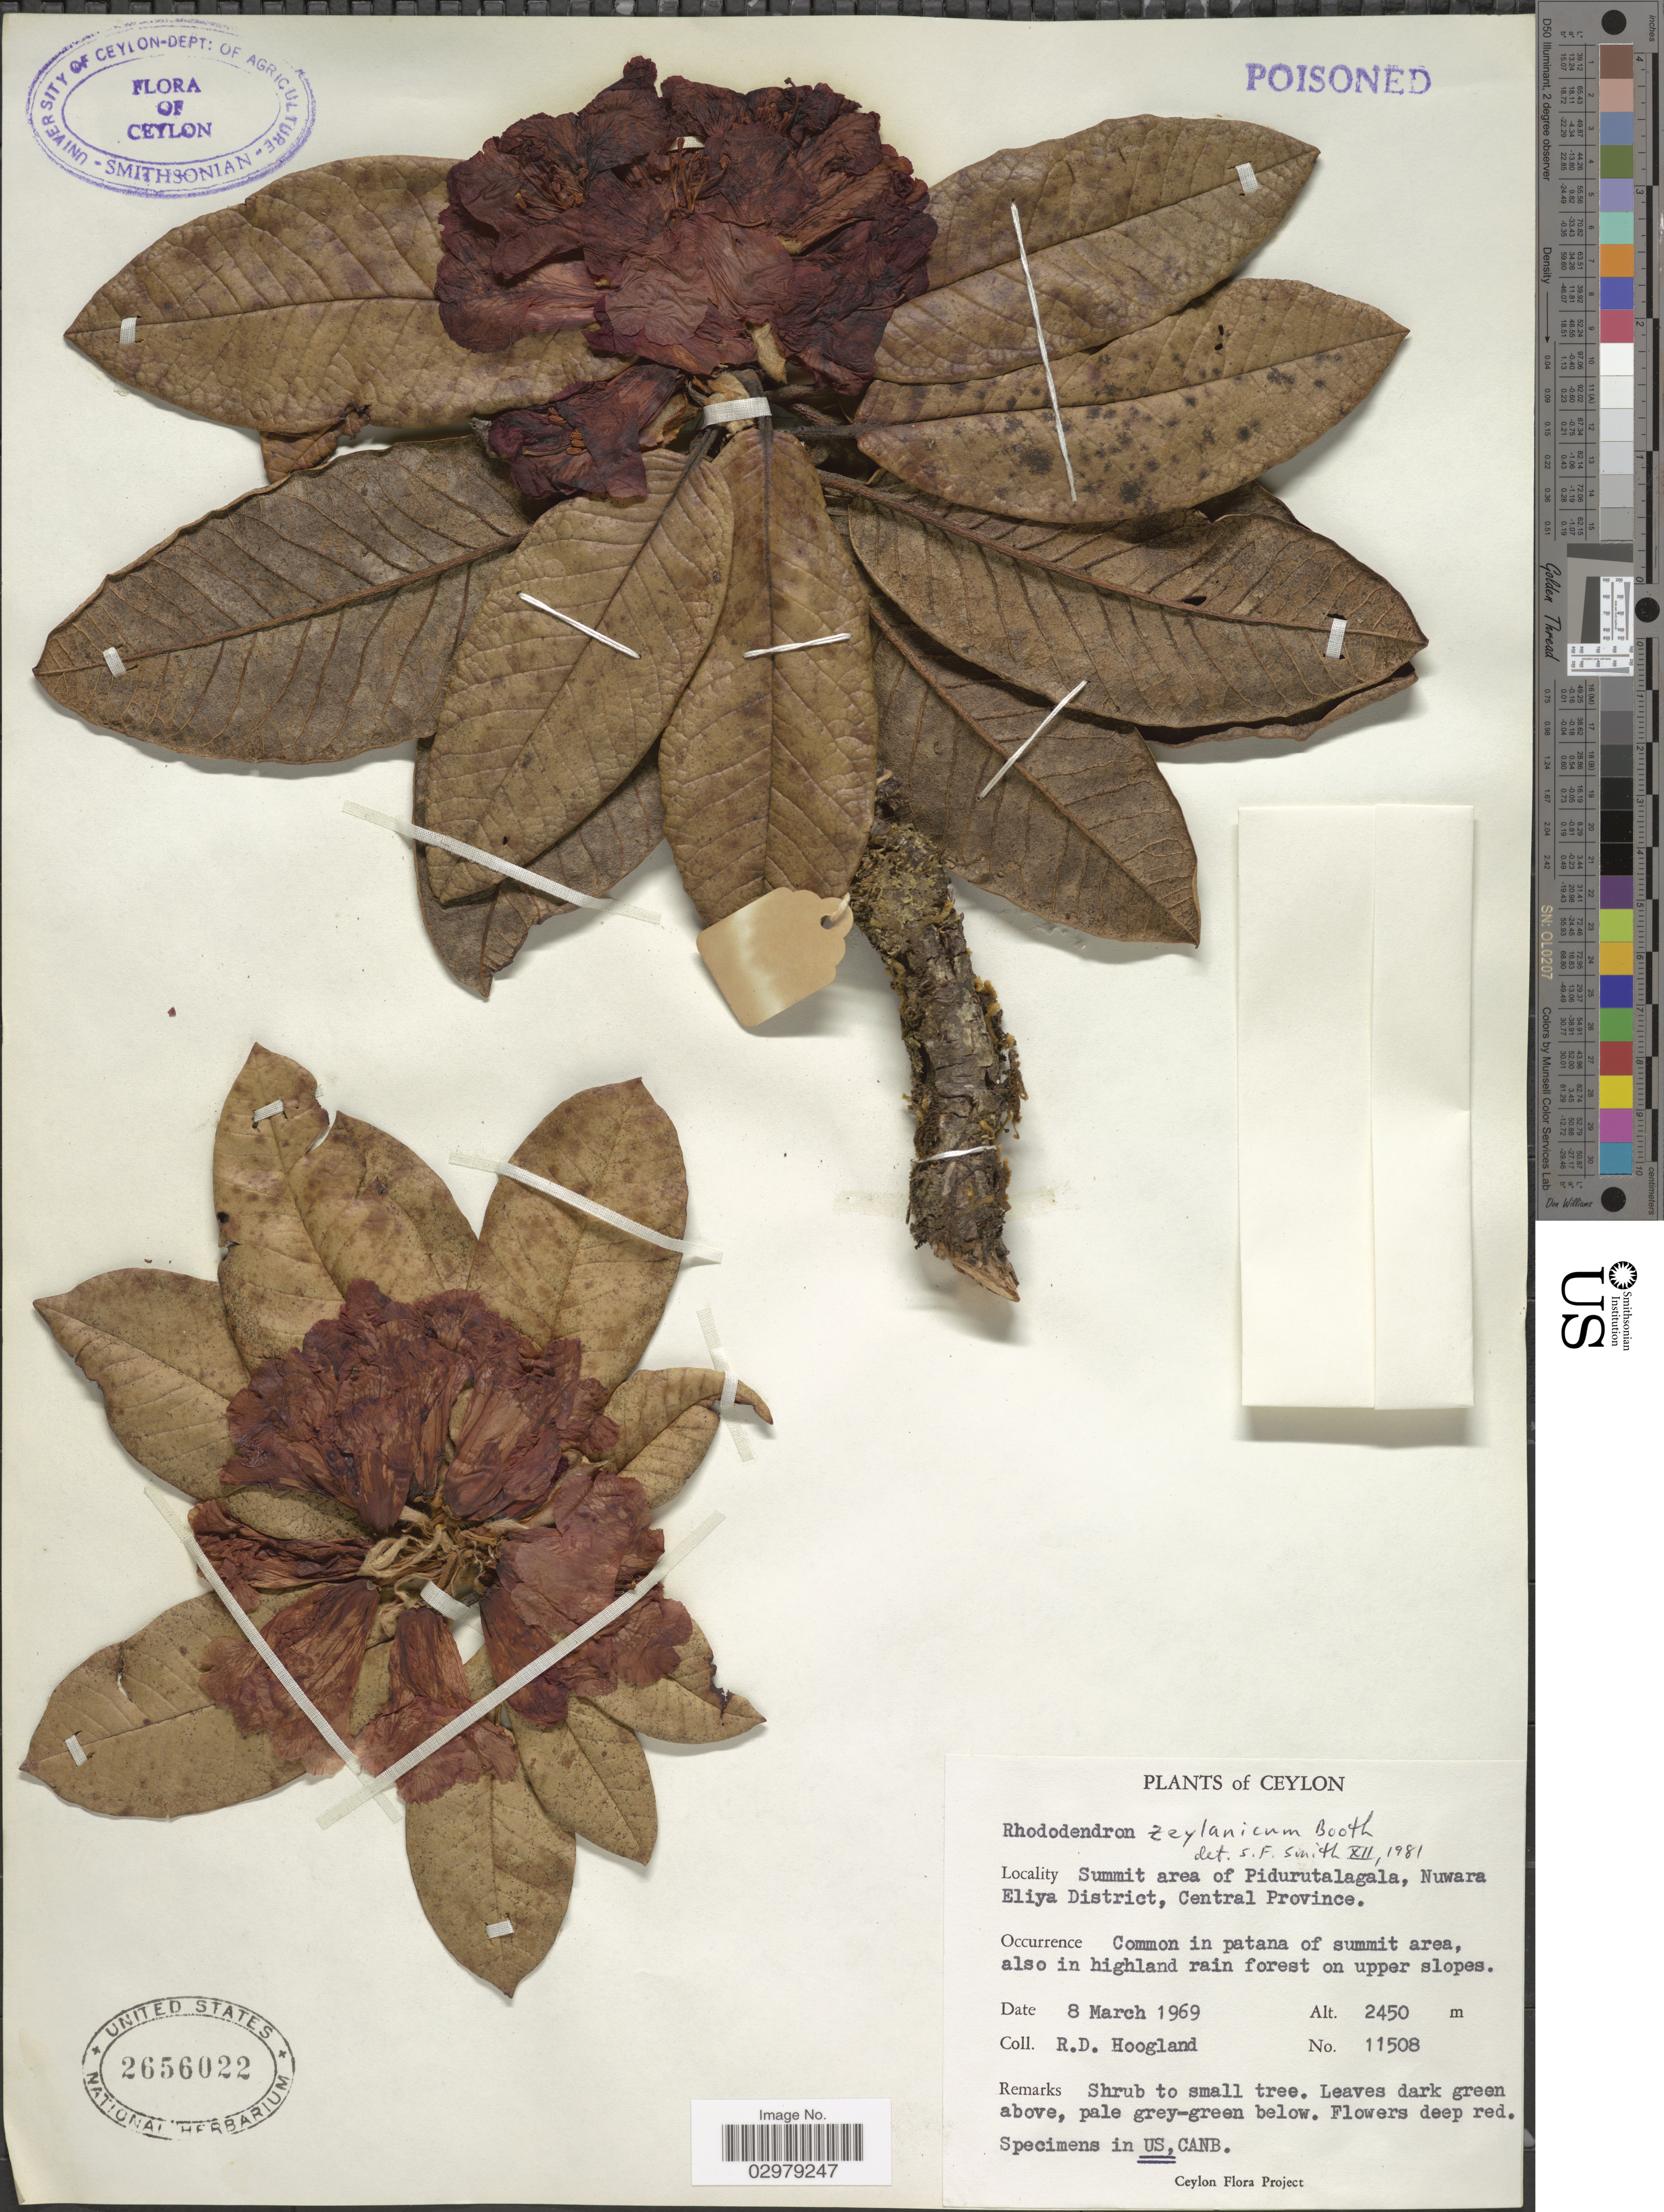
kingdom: Plantae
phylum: Tracheophyta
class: Magnoliopsida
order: Ericales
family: Ericaceae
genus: Rhododendron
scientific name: Rhododendron zeylanicum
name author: Booth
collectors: R. D. Hoogland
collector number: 11508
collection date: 1969-03-08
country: Sri Lanka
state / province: Central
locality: Ceylon. Summit area of Pidurutalagala, Nuwara Eliya District.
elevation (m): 2450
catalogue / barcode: US 2656022